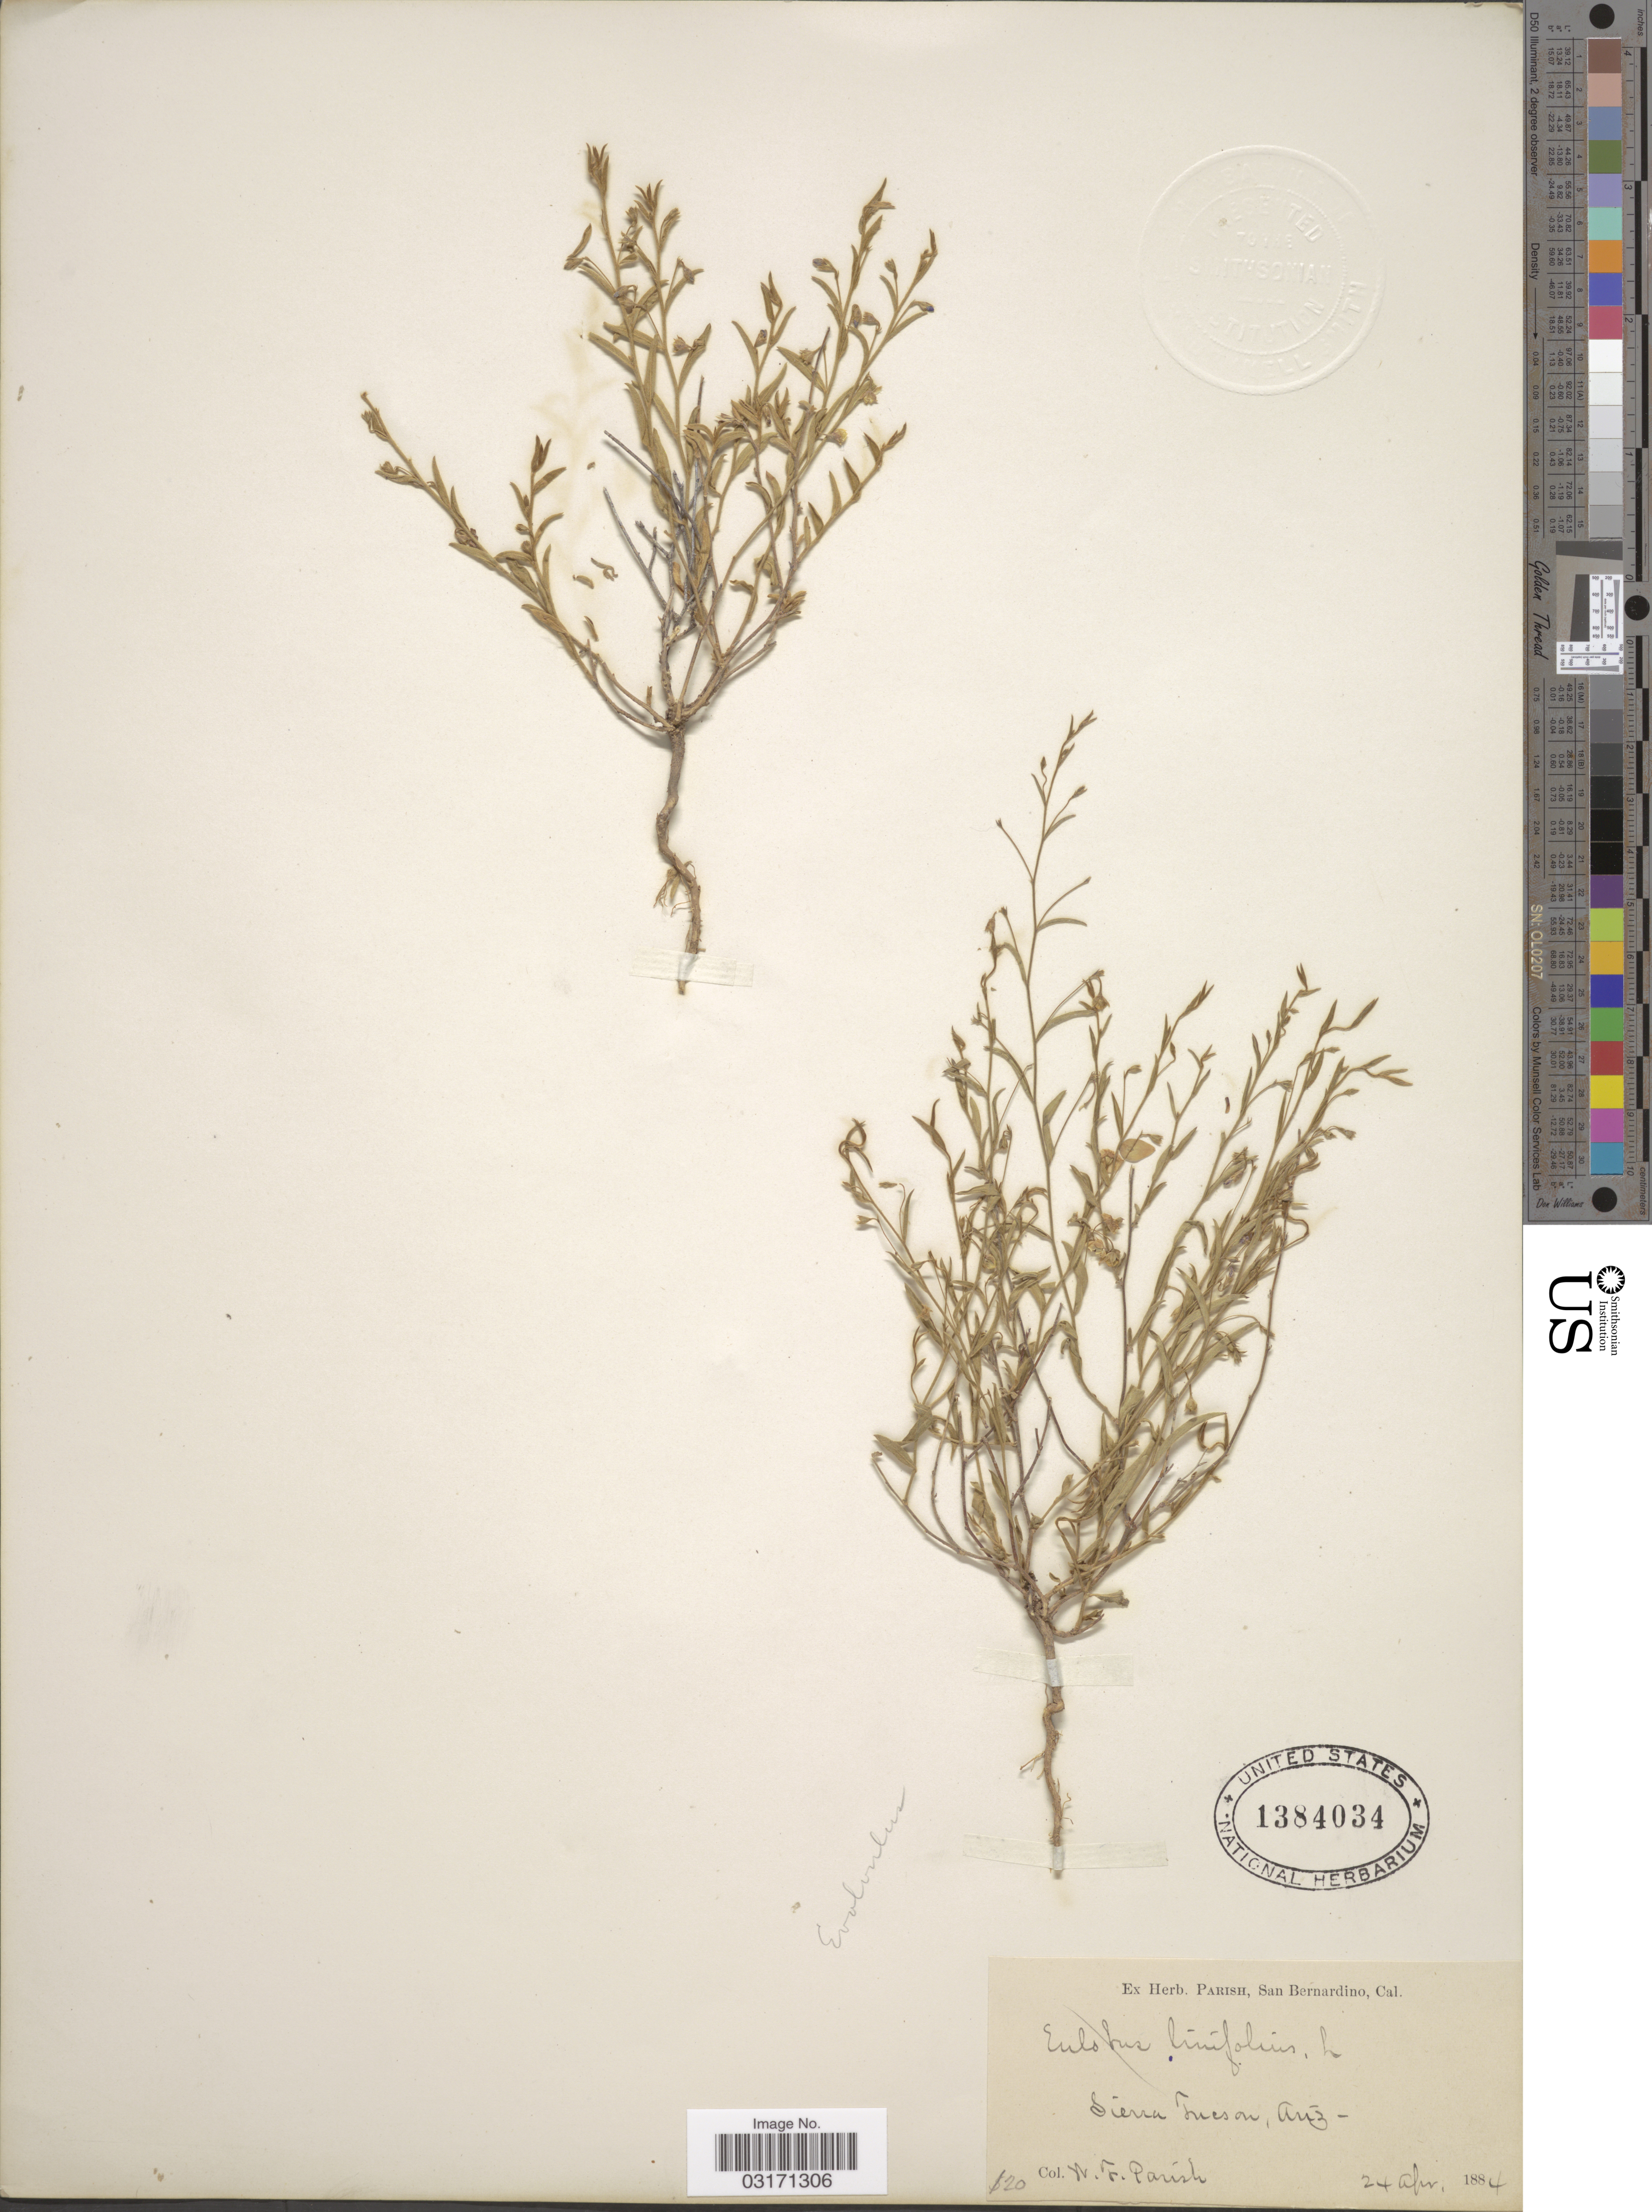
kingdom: Plantae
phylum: Tracheophyta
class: Magnoliopsida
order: Solanales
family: Convolvulaceae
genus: Evolvulus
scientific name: Evolvulus alsinoides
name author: (L.) L.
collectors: W. F. Parish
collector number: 120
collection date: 1884-04-24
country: United States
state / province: Arizona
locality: Sierra Tucson.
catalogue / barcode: US 1384034